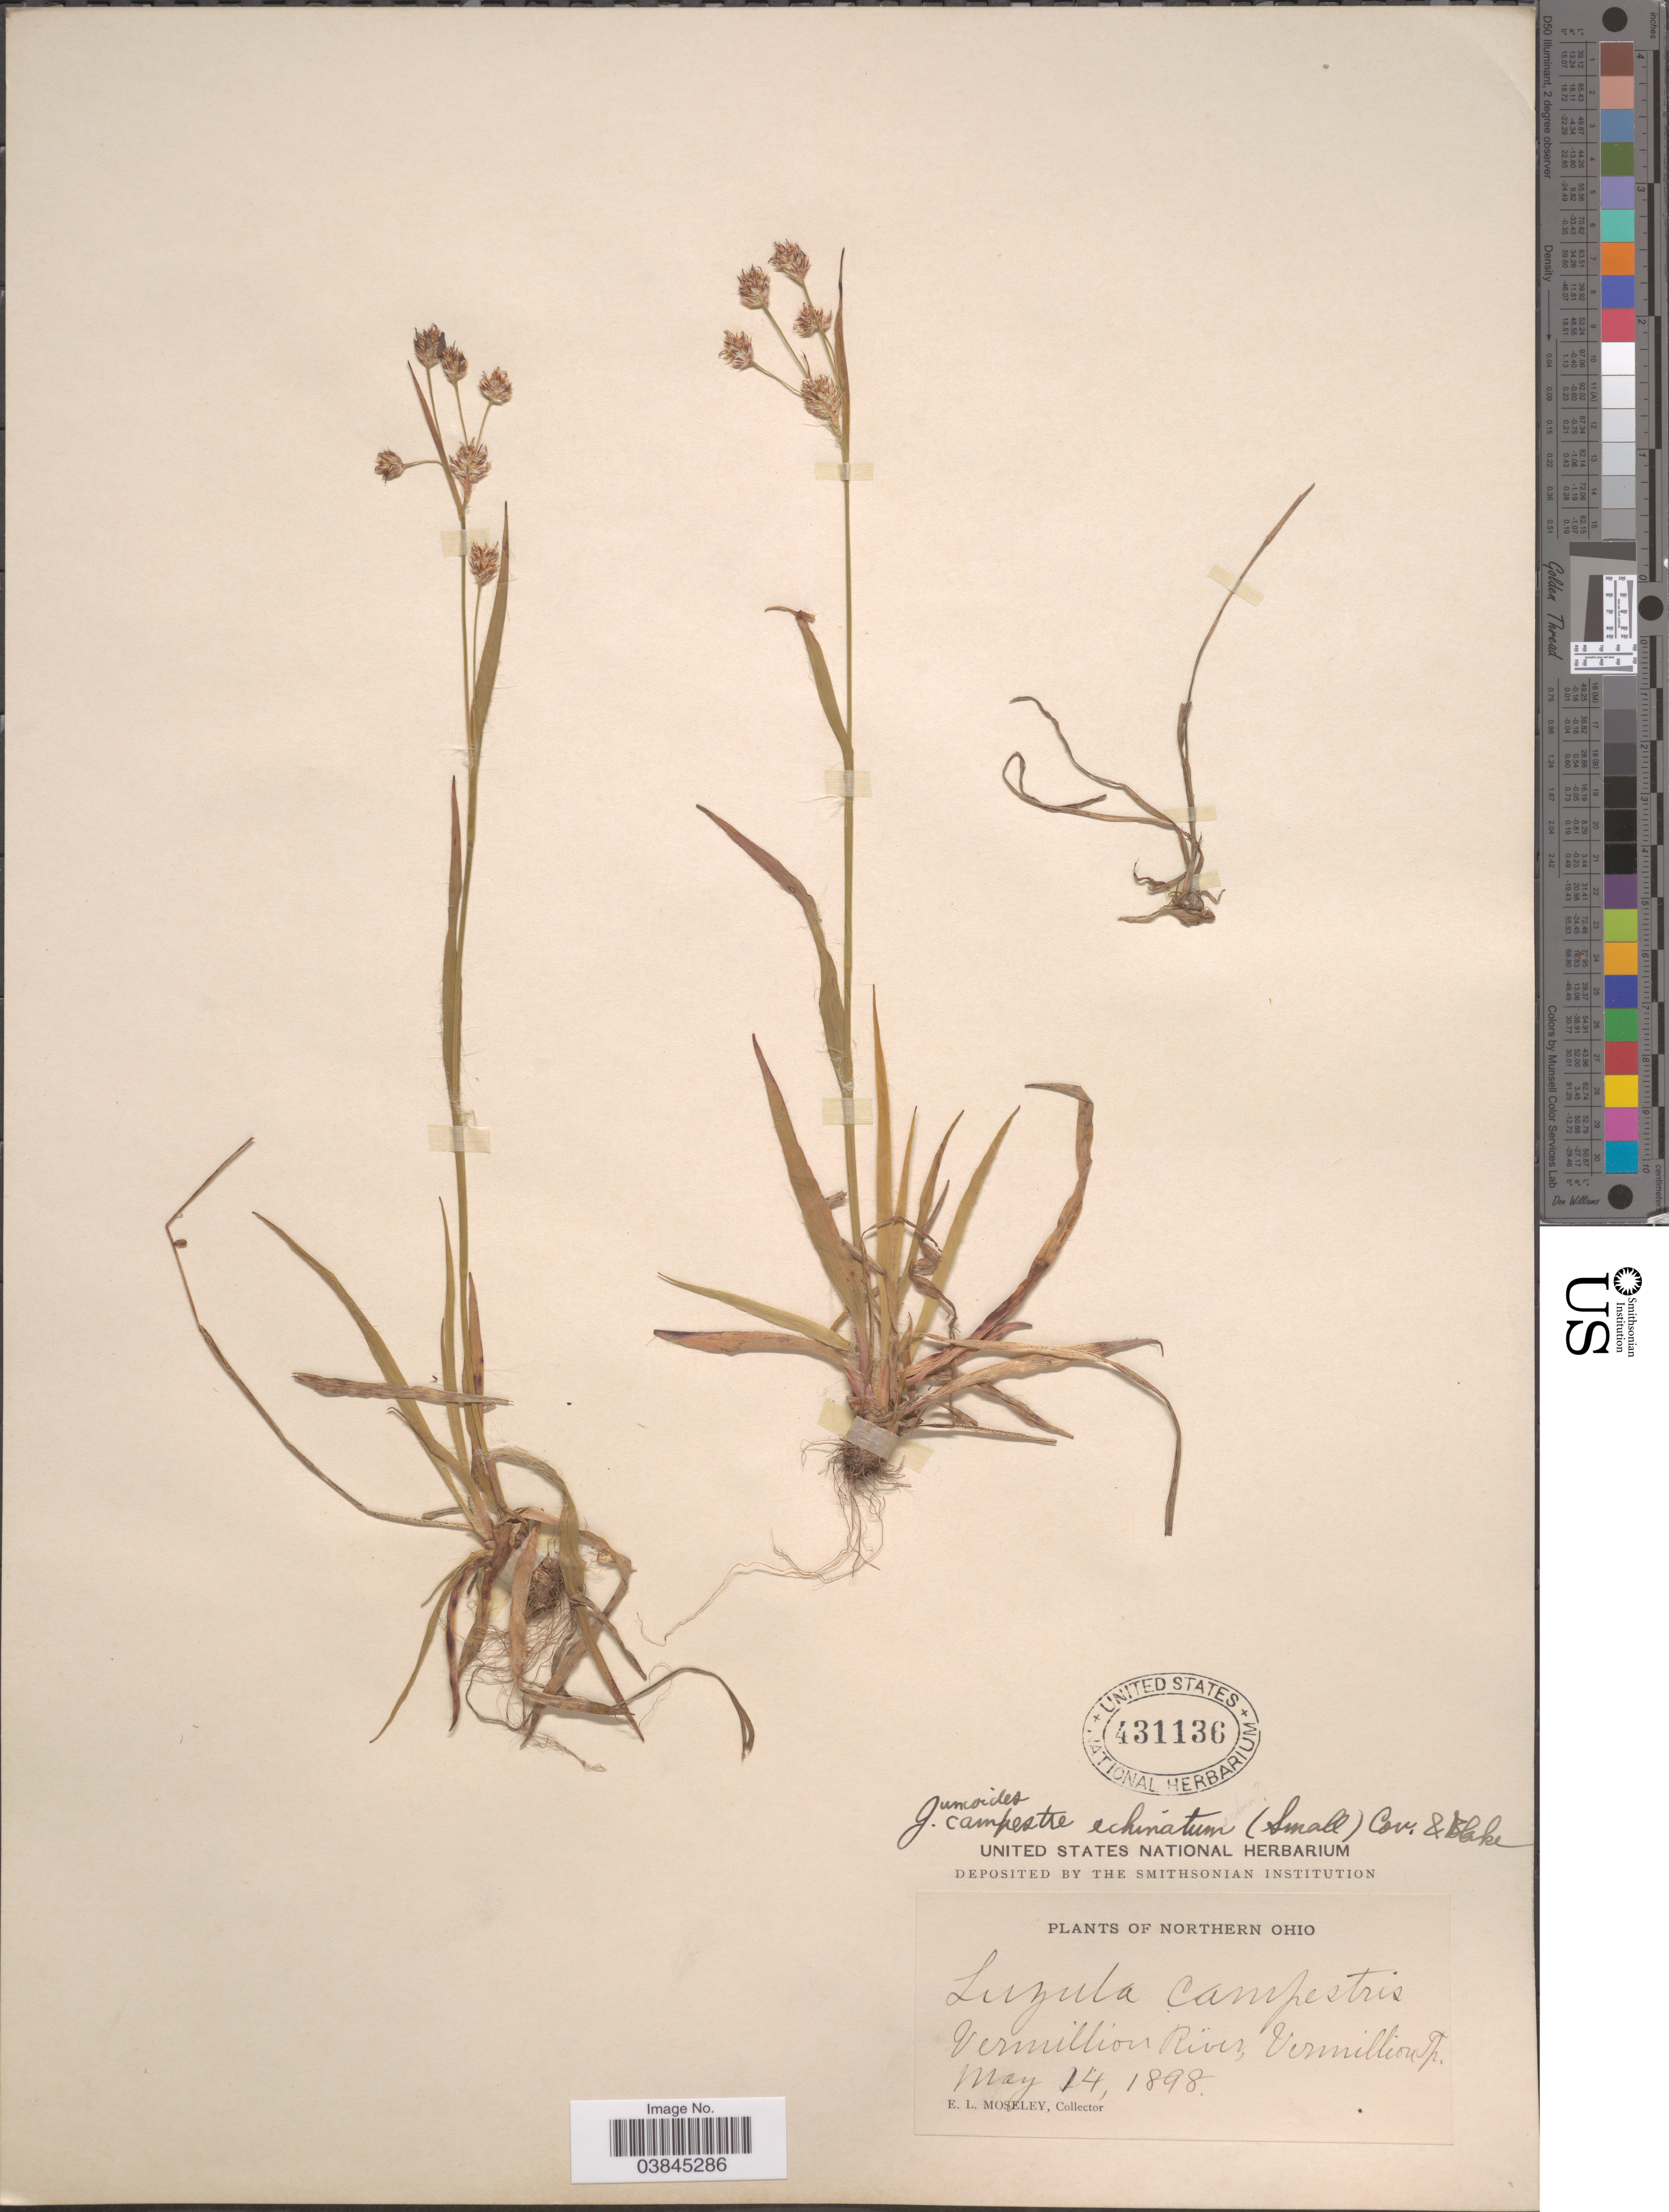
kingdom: Plantae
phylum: Tracheophyta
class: Liliopsida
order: Poales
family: Juncaceae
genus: Luzula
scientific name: Luzula campestris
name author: (L.) DC.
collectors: E. Moseley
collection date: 1898-05-14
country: United States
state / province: Ohio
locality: Northern Ohio. Vermillion River, Vermillion Tp.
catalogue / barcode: US 431136